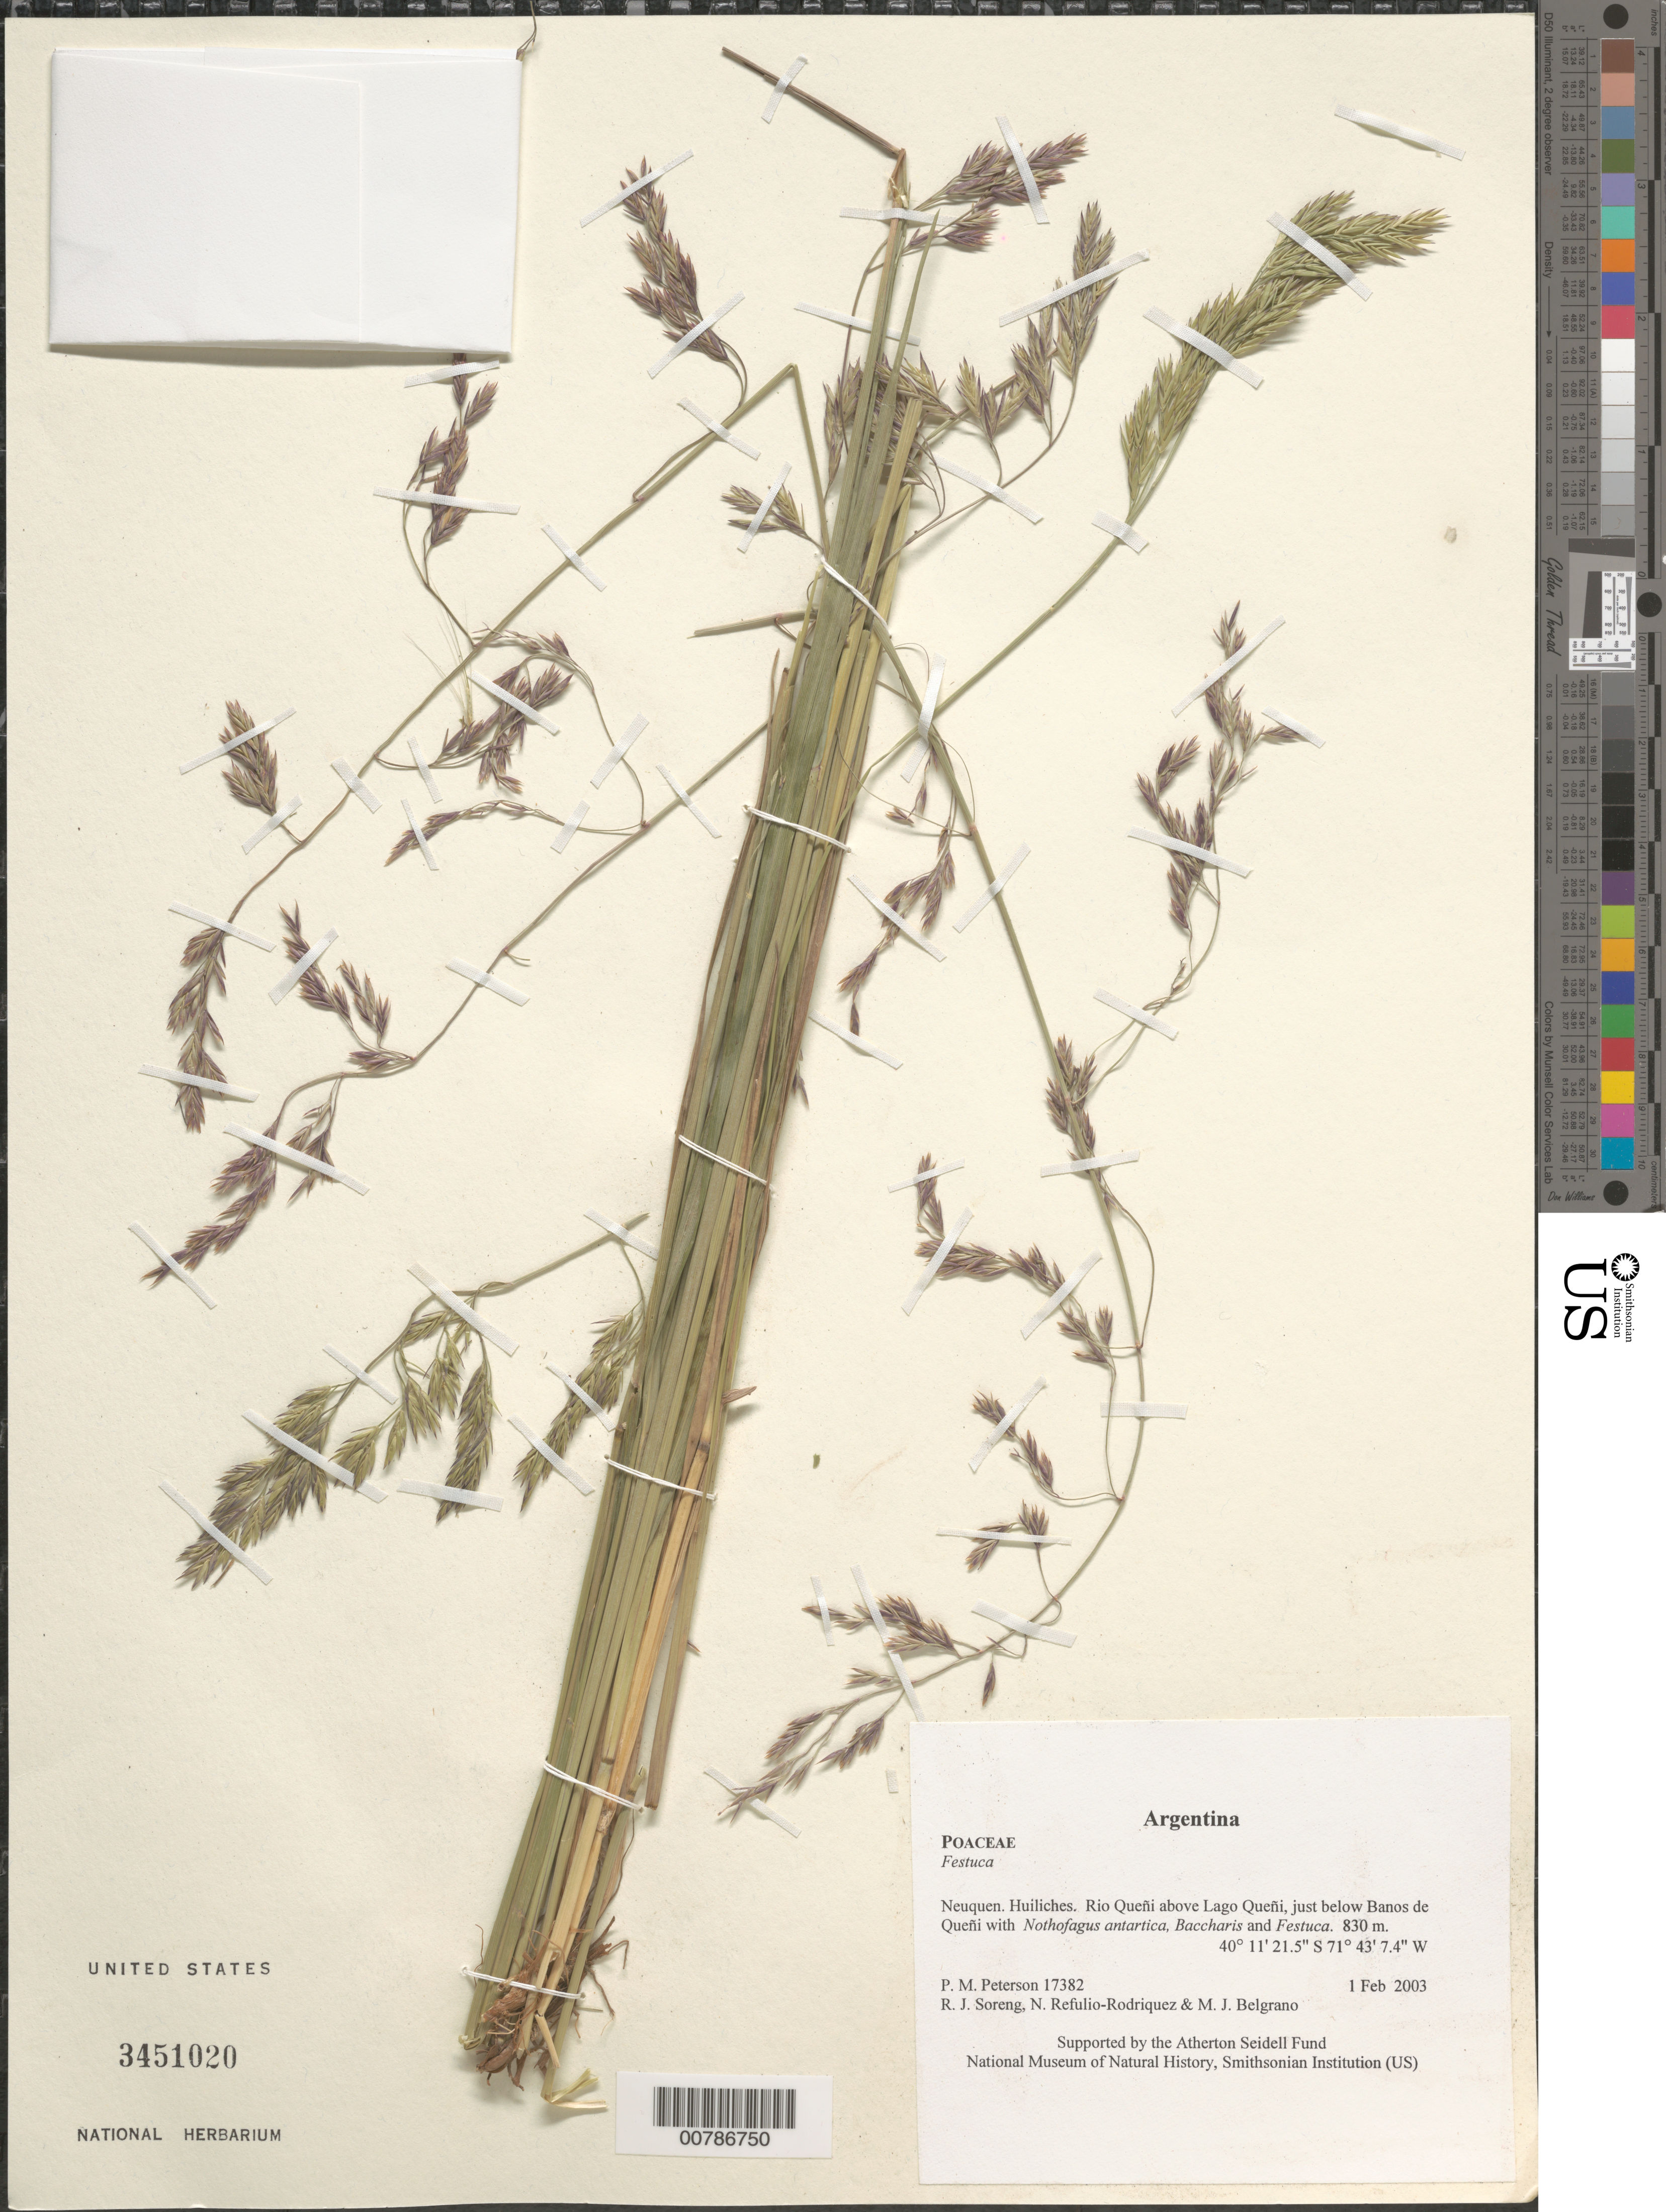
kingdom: Plantae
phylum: Tracheophyta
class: Liliopsida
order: Poales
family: Poaceae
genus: Festuca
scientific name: Festuca sp.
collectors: P. M. Peterson, R. J. Soreng, N. Refulio-Rodríguez & M. Belgrano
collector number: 17382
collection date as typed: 01 Feb 2003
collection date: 2003-02-01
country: Argentina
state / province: Neuquen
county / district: Huiliches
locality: Rio Queñi above Lago Queñi, just below Banos de Queñi with Nothofagus antartica, Baccharis and Festuca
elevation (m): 830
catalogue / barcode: US 3451020